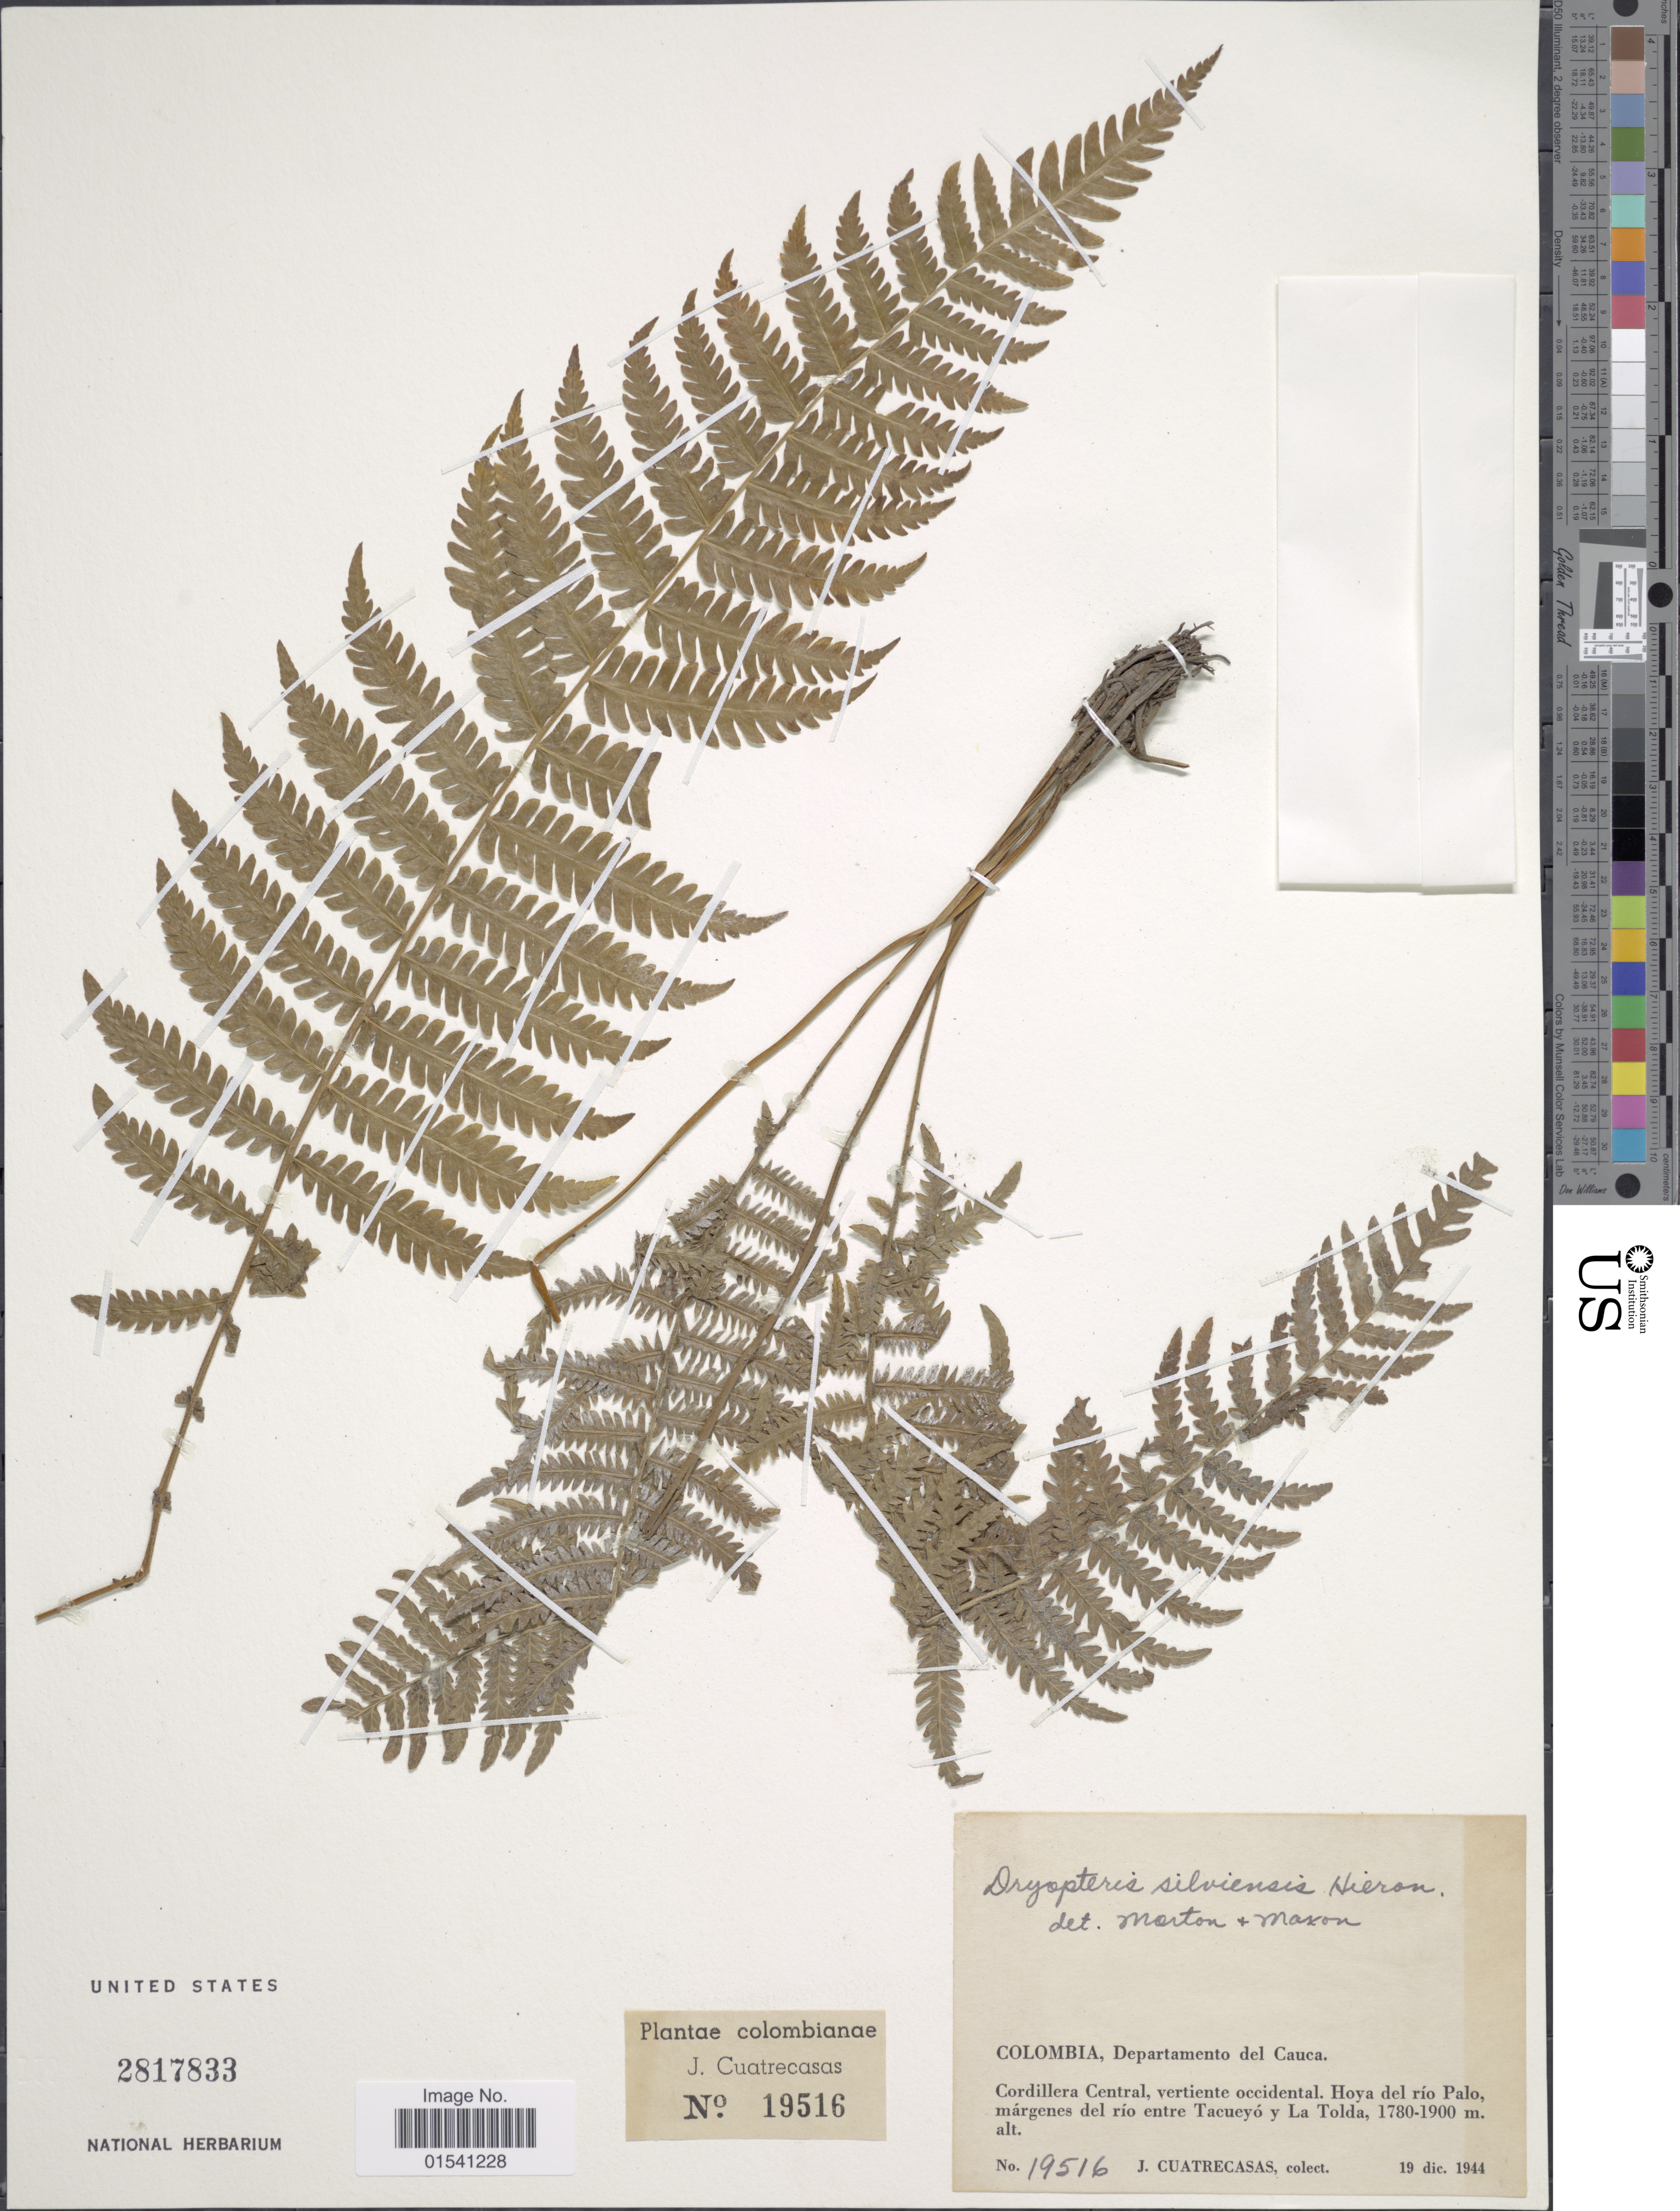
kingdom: Plantae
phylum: Tracheophyta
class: Polypodiopsida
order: Polypodiales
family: Thelypteridaceae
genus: Amauropelta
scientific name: Amauropelta sp.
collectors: J. Cuatrecasas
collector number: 19516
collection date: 1944-12-19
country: Colombia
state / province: Cauca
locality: Departamento del Cauca. Cordillera Central, vertiente occidental. Hoya del río Palo, márgenes del río entre Tacueyó y La Tolda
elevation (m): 1780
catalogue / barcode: US 2817833